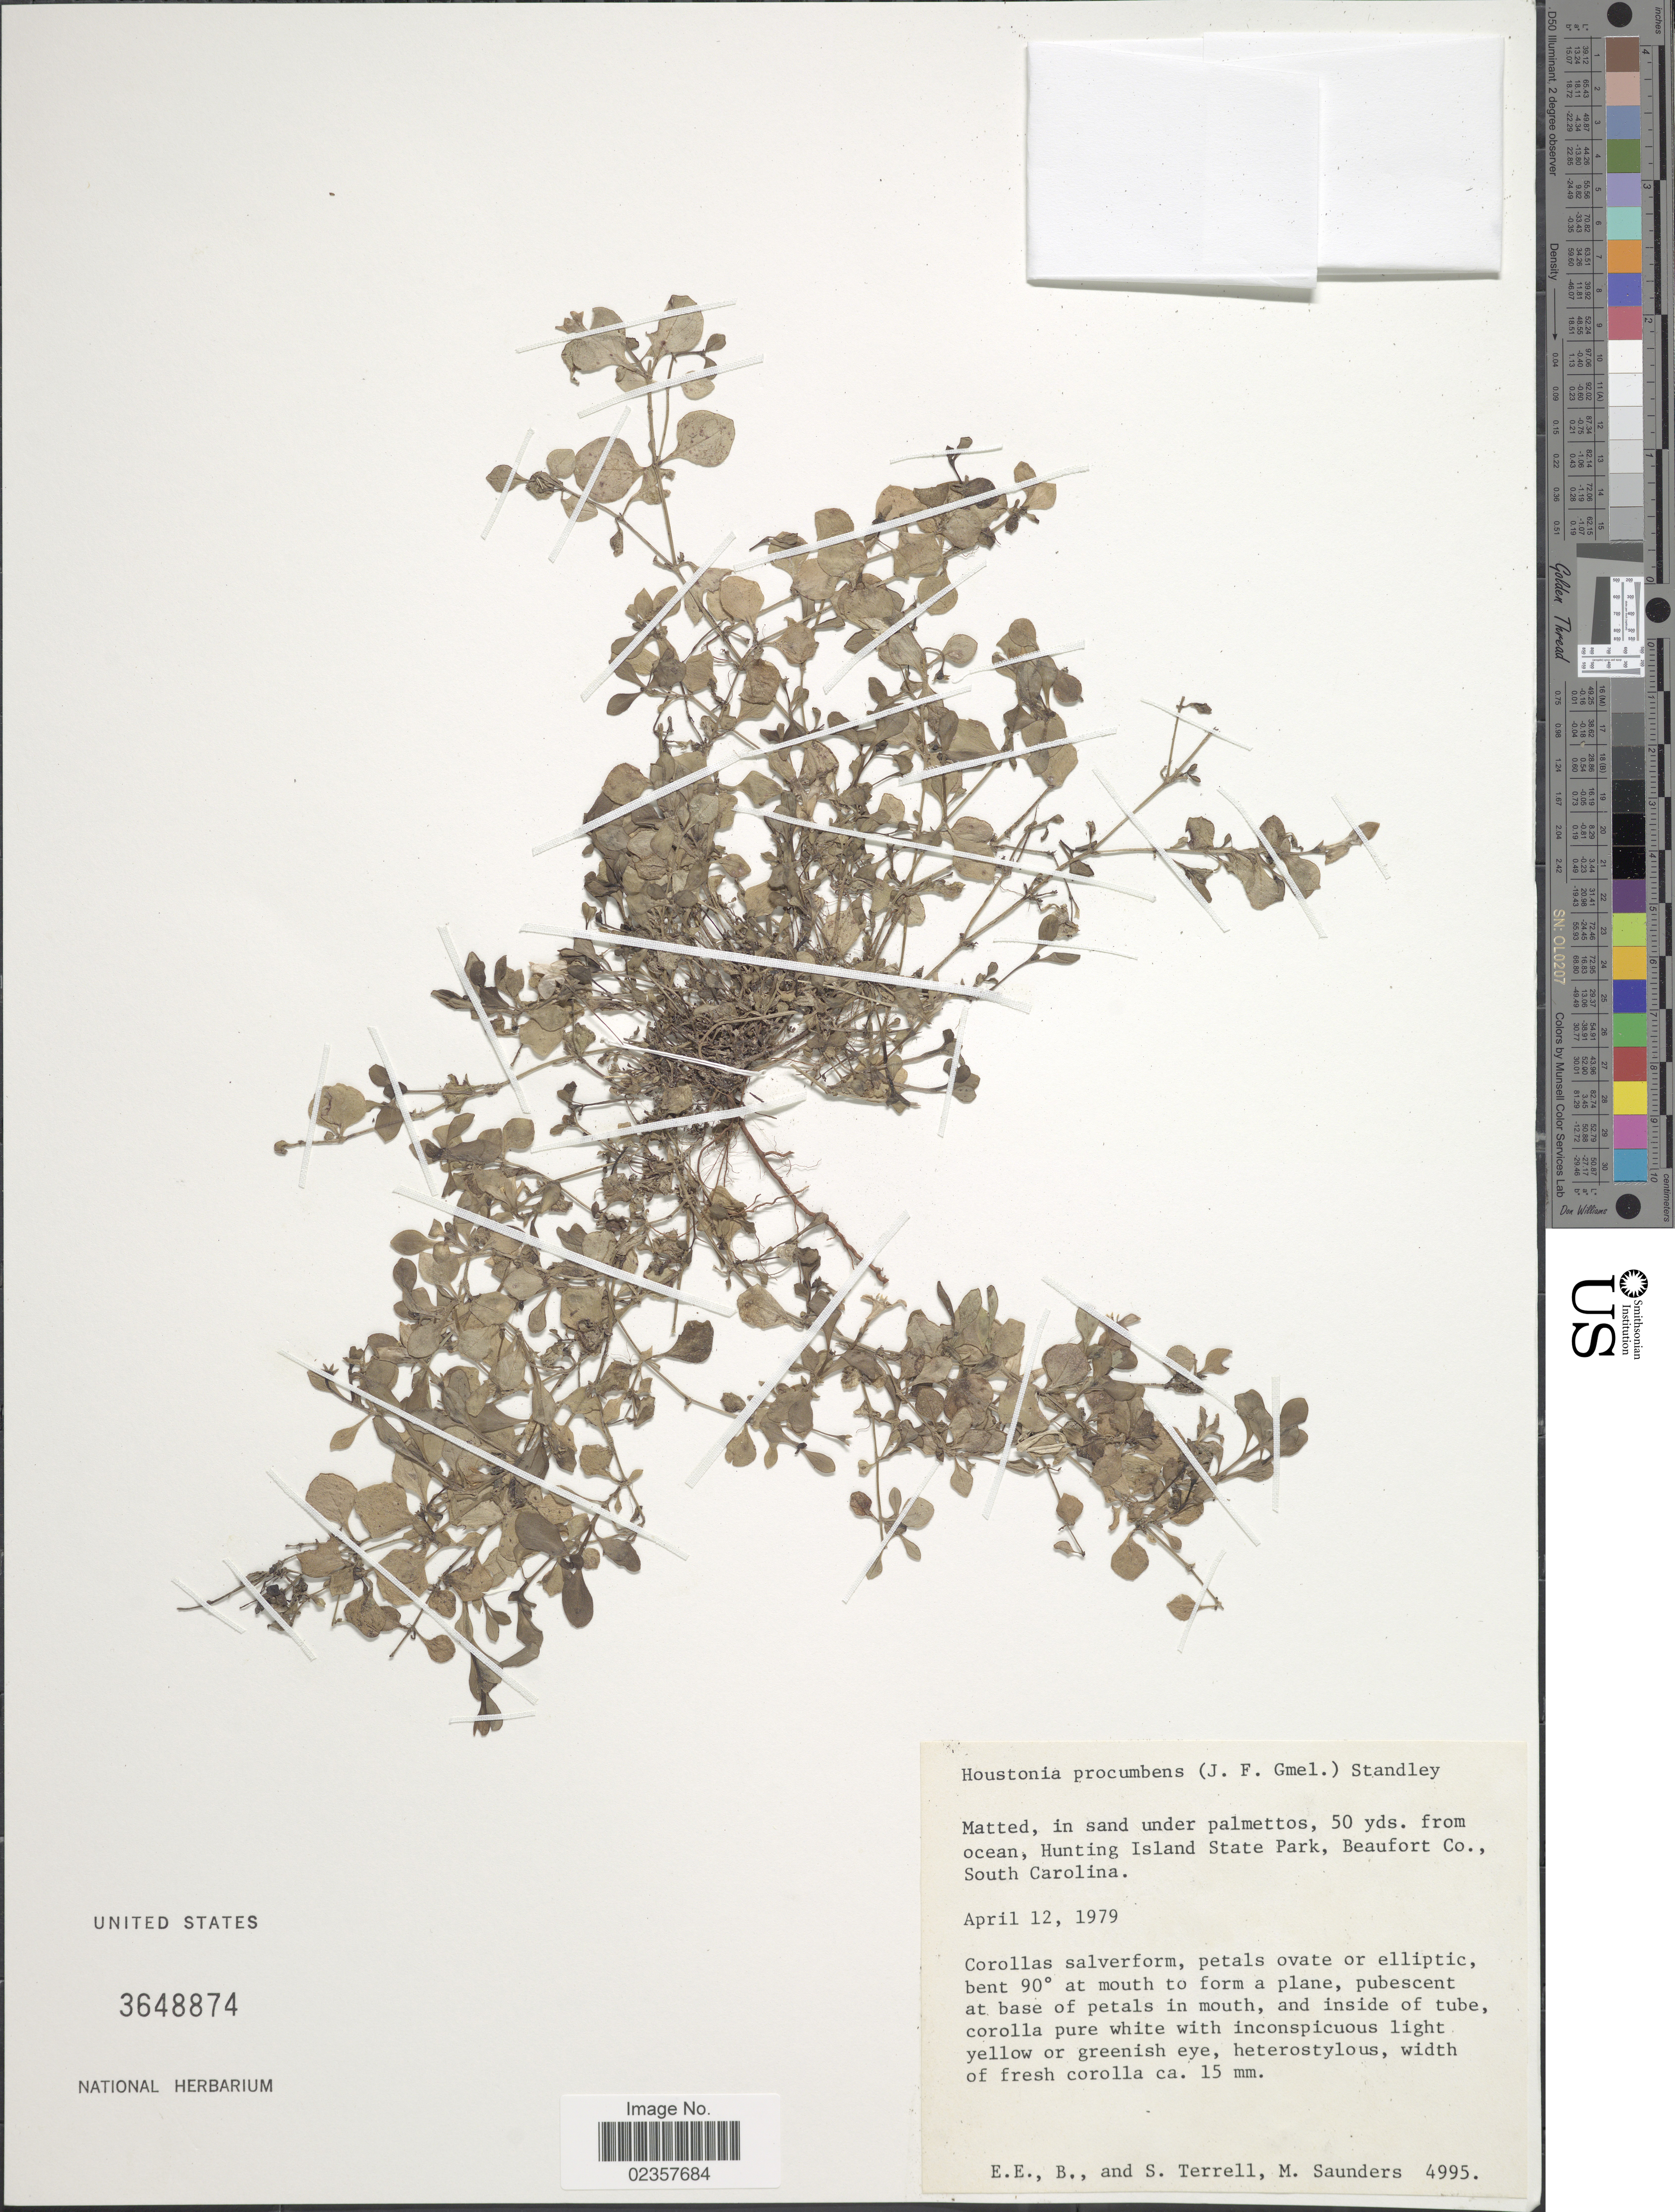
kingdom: Plantae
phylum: Tracheophyta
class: Magnoliopsida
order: Gentianales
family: Rubiaceae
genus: Houstonia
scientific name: Houstonia procumbens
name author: (Walter ex J.F. Gmel.) Standl.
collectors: E. E. Terrell, B. Terrell, S. Terrell & M. Saunders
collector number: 4995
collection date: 1979-04-12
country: United States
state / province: South Carolina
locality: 50 yds. from ocean, Hunting Island State Park, Beaufort Co.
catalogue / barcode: US 3648874